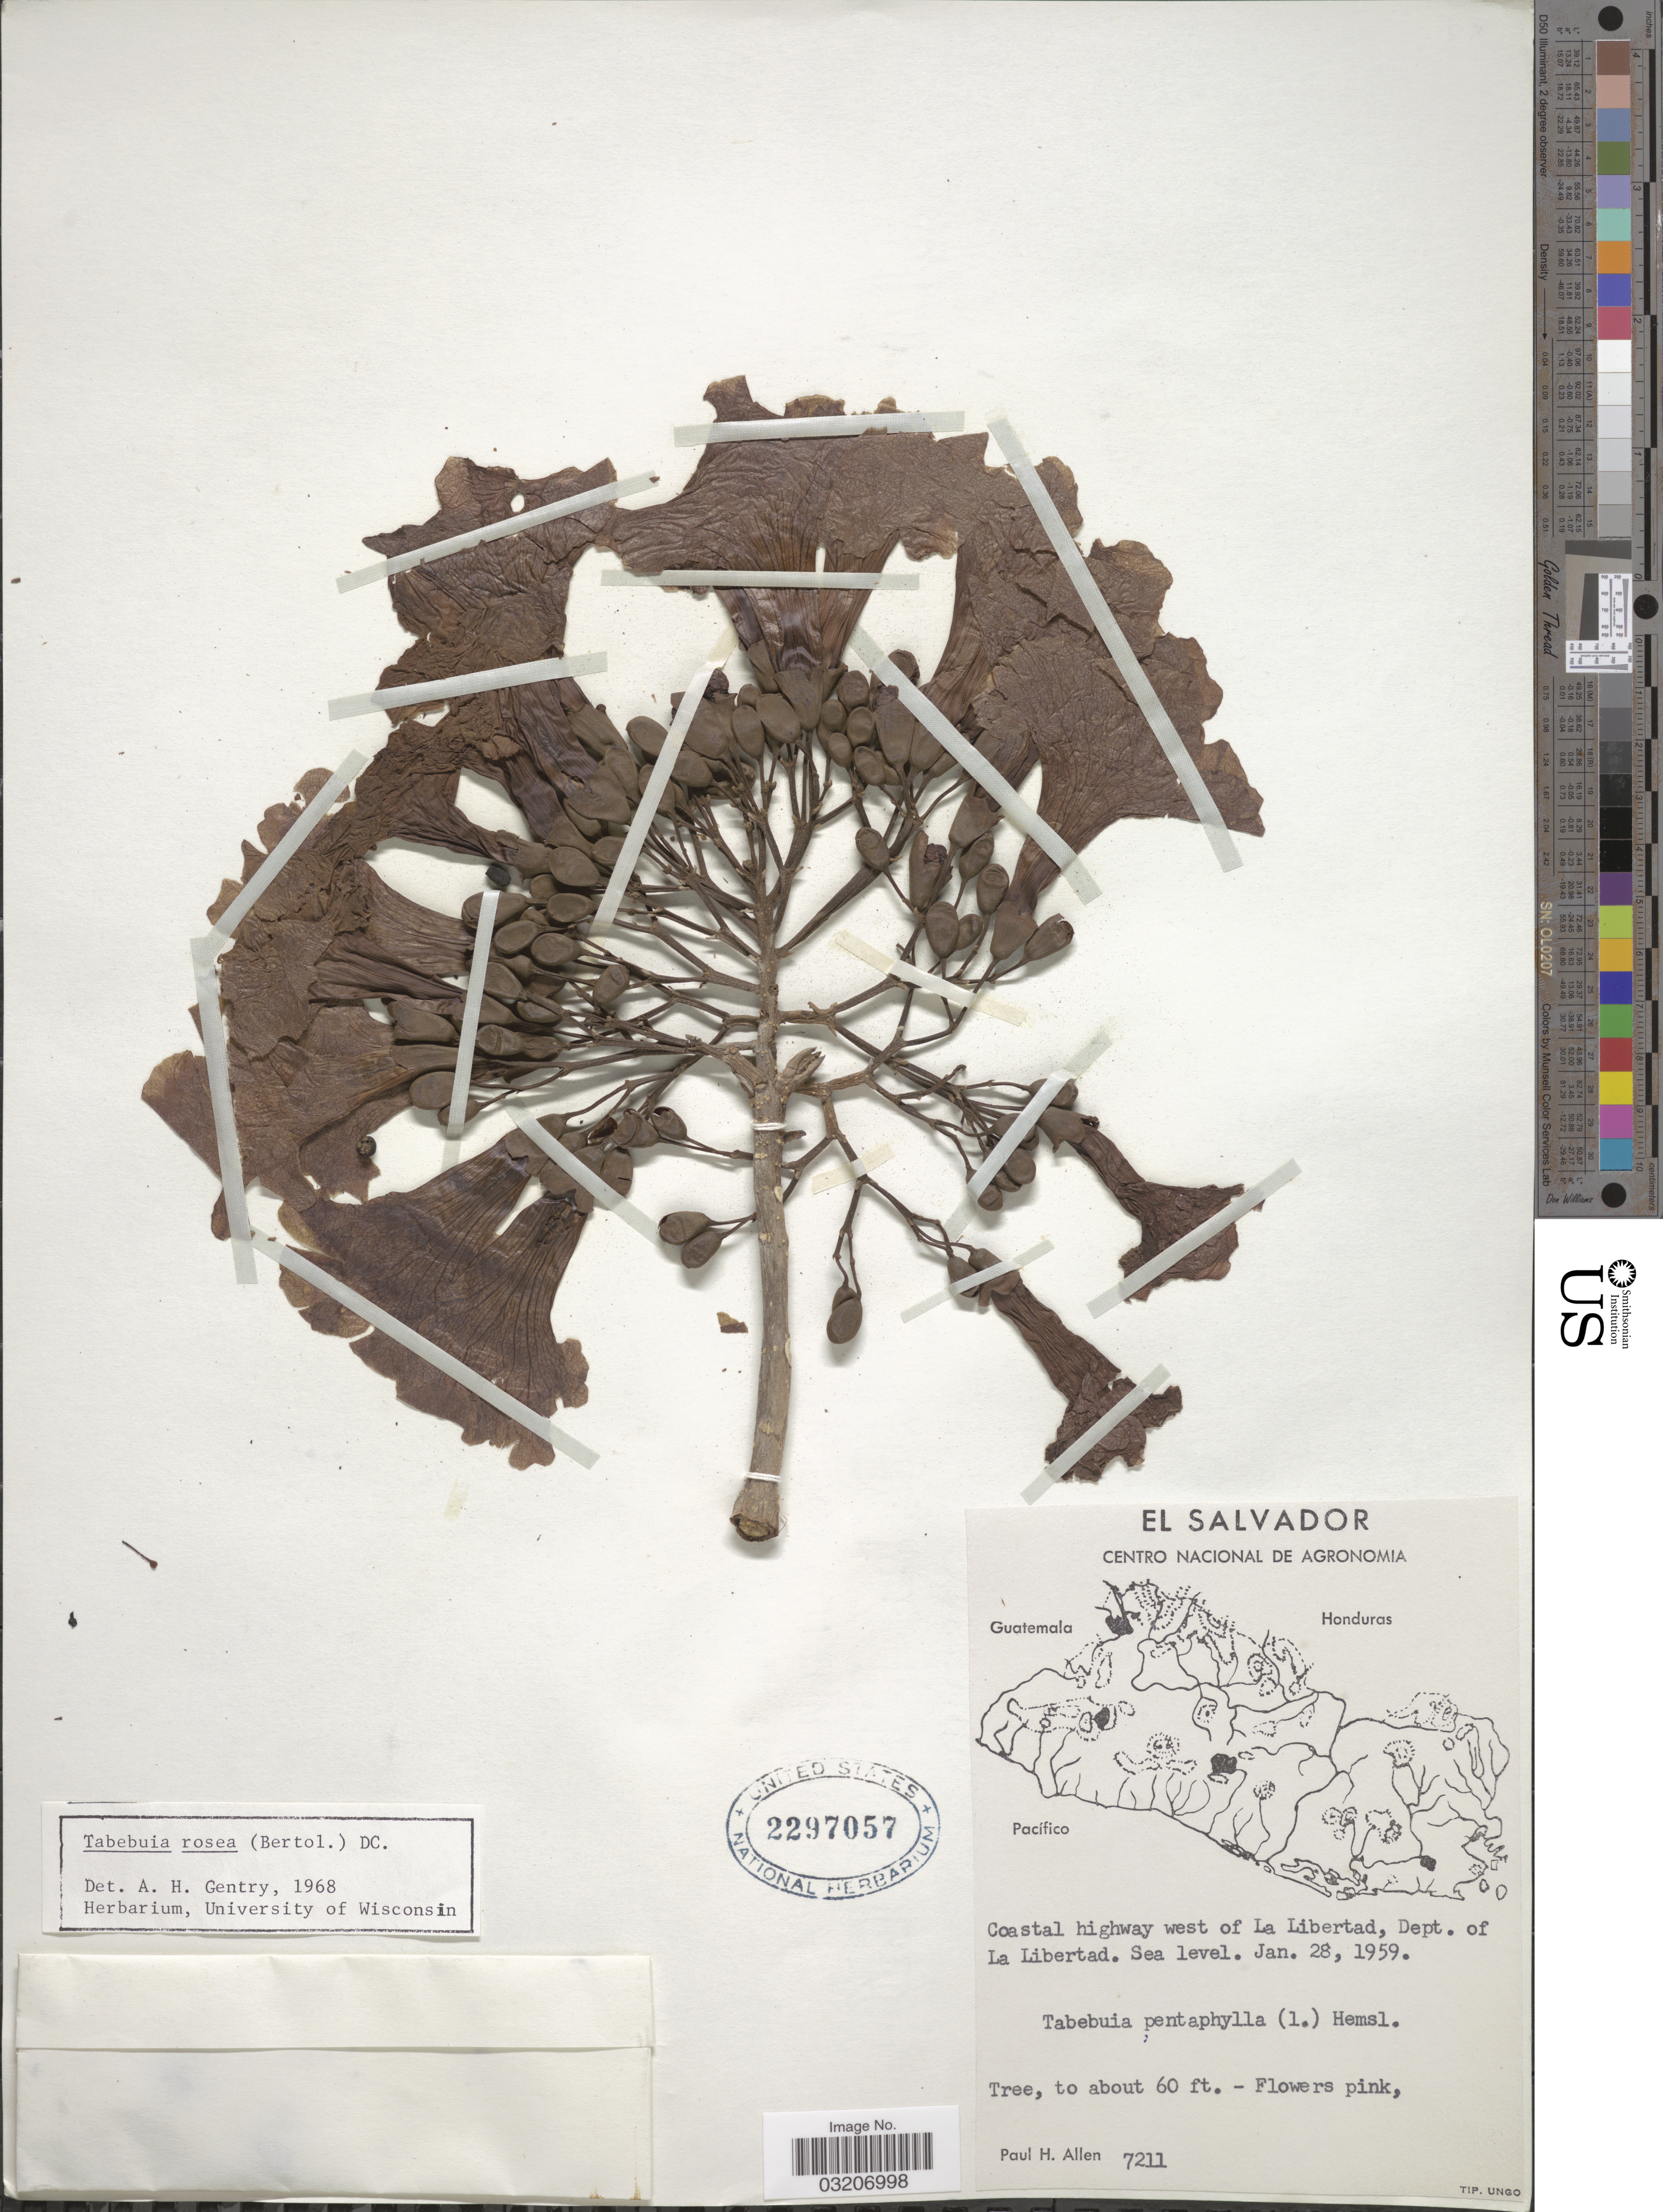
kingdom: Plantae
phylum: Tracheophyta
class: Magnoliopsida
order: Lamiales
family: Bignoniaceae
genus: Tabebuia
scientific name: Tabebuia rosea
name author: (Bertol.) DC.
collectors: P. H. Allen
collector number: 7211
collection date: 1959-01-28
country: El Salvador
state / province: La Libertad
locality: Coastal highway west of La Libertad, Dept. of La Libertad.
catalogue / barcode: US 2297057